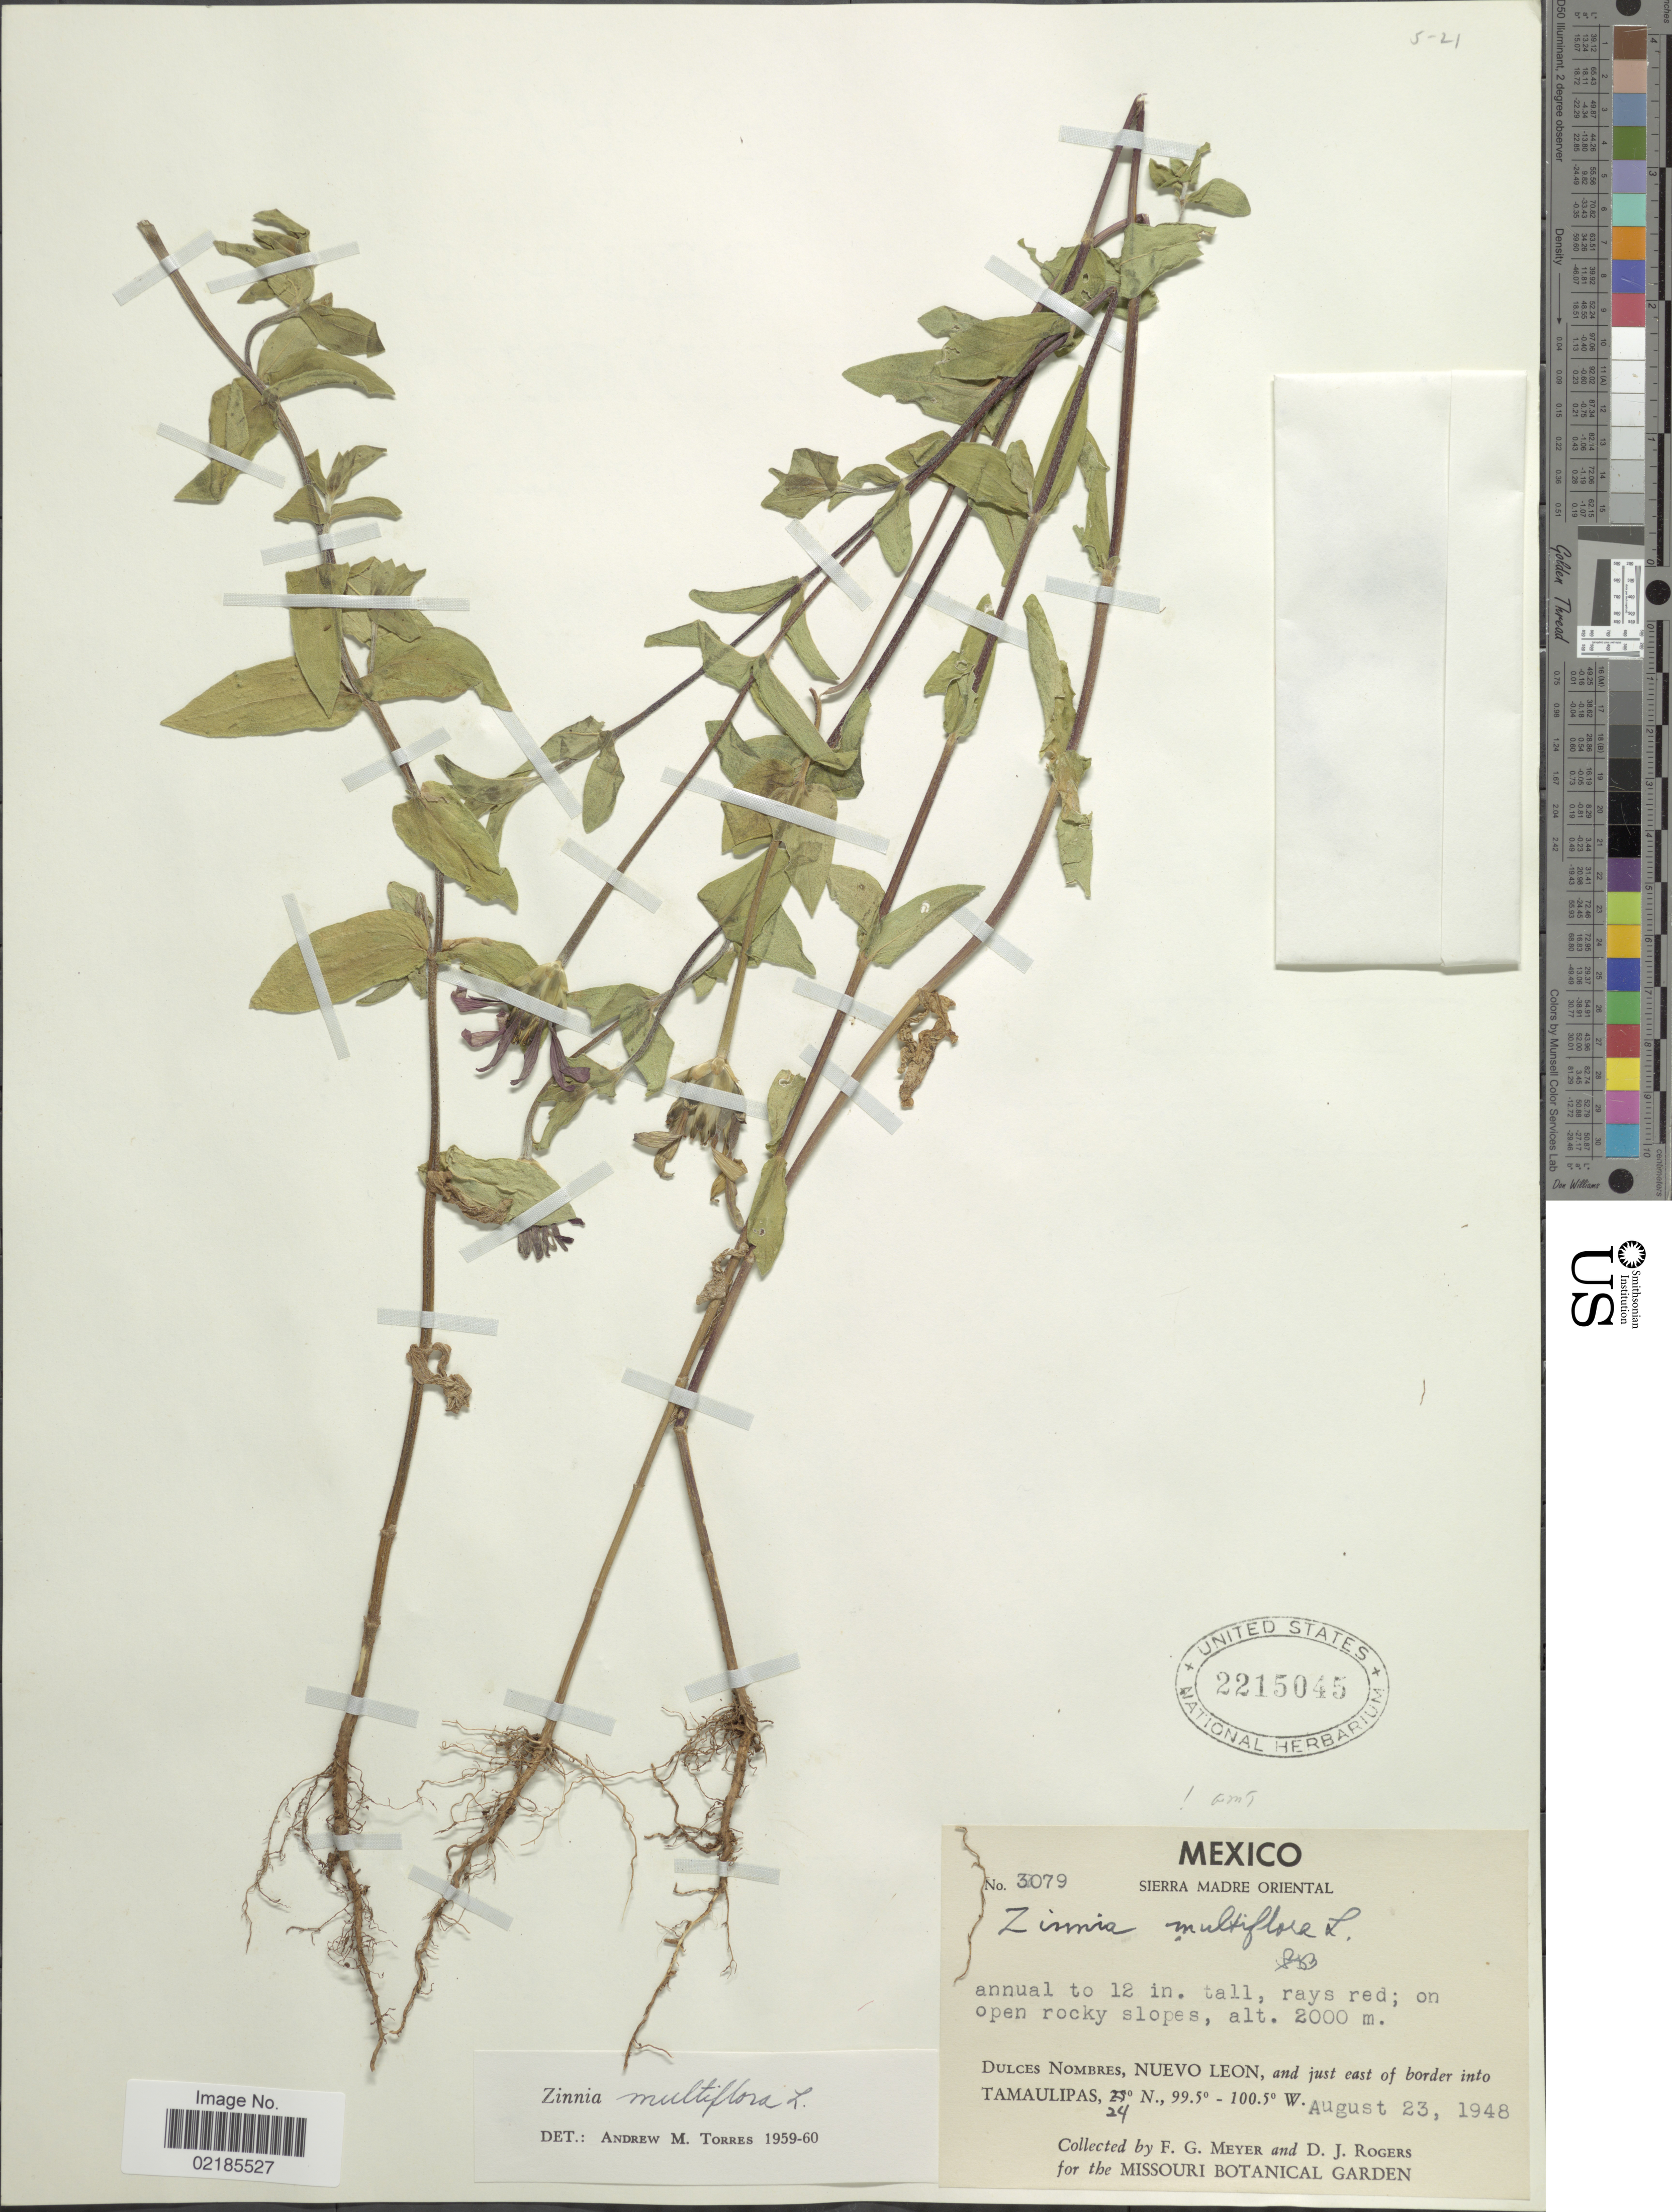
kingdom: Plantae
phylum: Tracheophyta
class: Magnoliopsida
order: Asterales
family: Asteraceae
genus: Zinnia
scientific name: Zinnia peruviana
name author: (L.) L.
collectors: F. G. Meyer & D. J. Rogers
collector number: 3079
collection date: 1948-08-23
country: Mexico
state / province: Nuevo León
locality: Sierra Madre Oriental, Dulces Nombres, Nuevo Leon and just east of border into Tamaulipas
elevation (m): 2000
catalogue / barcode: US 2215045